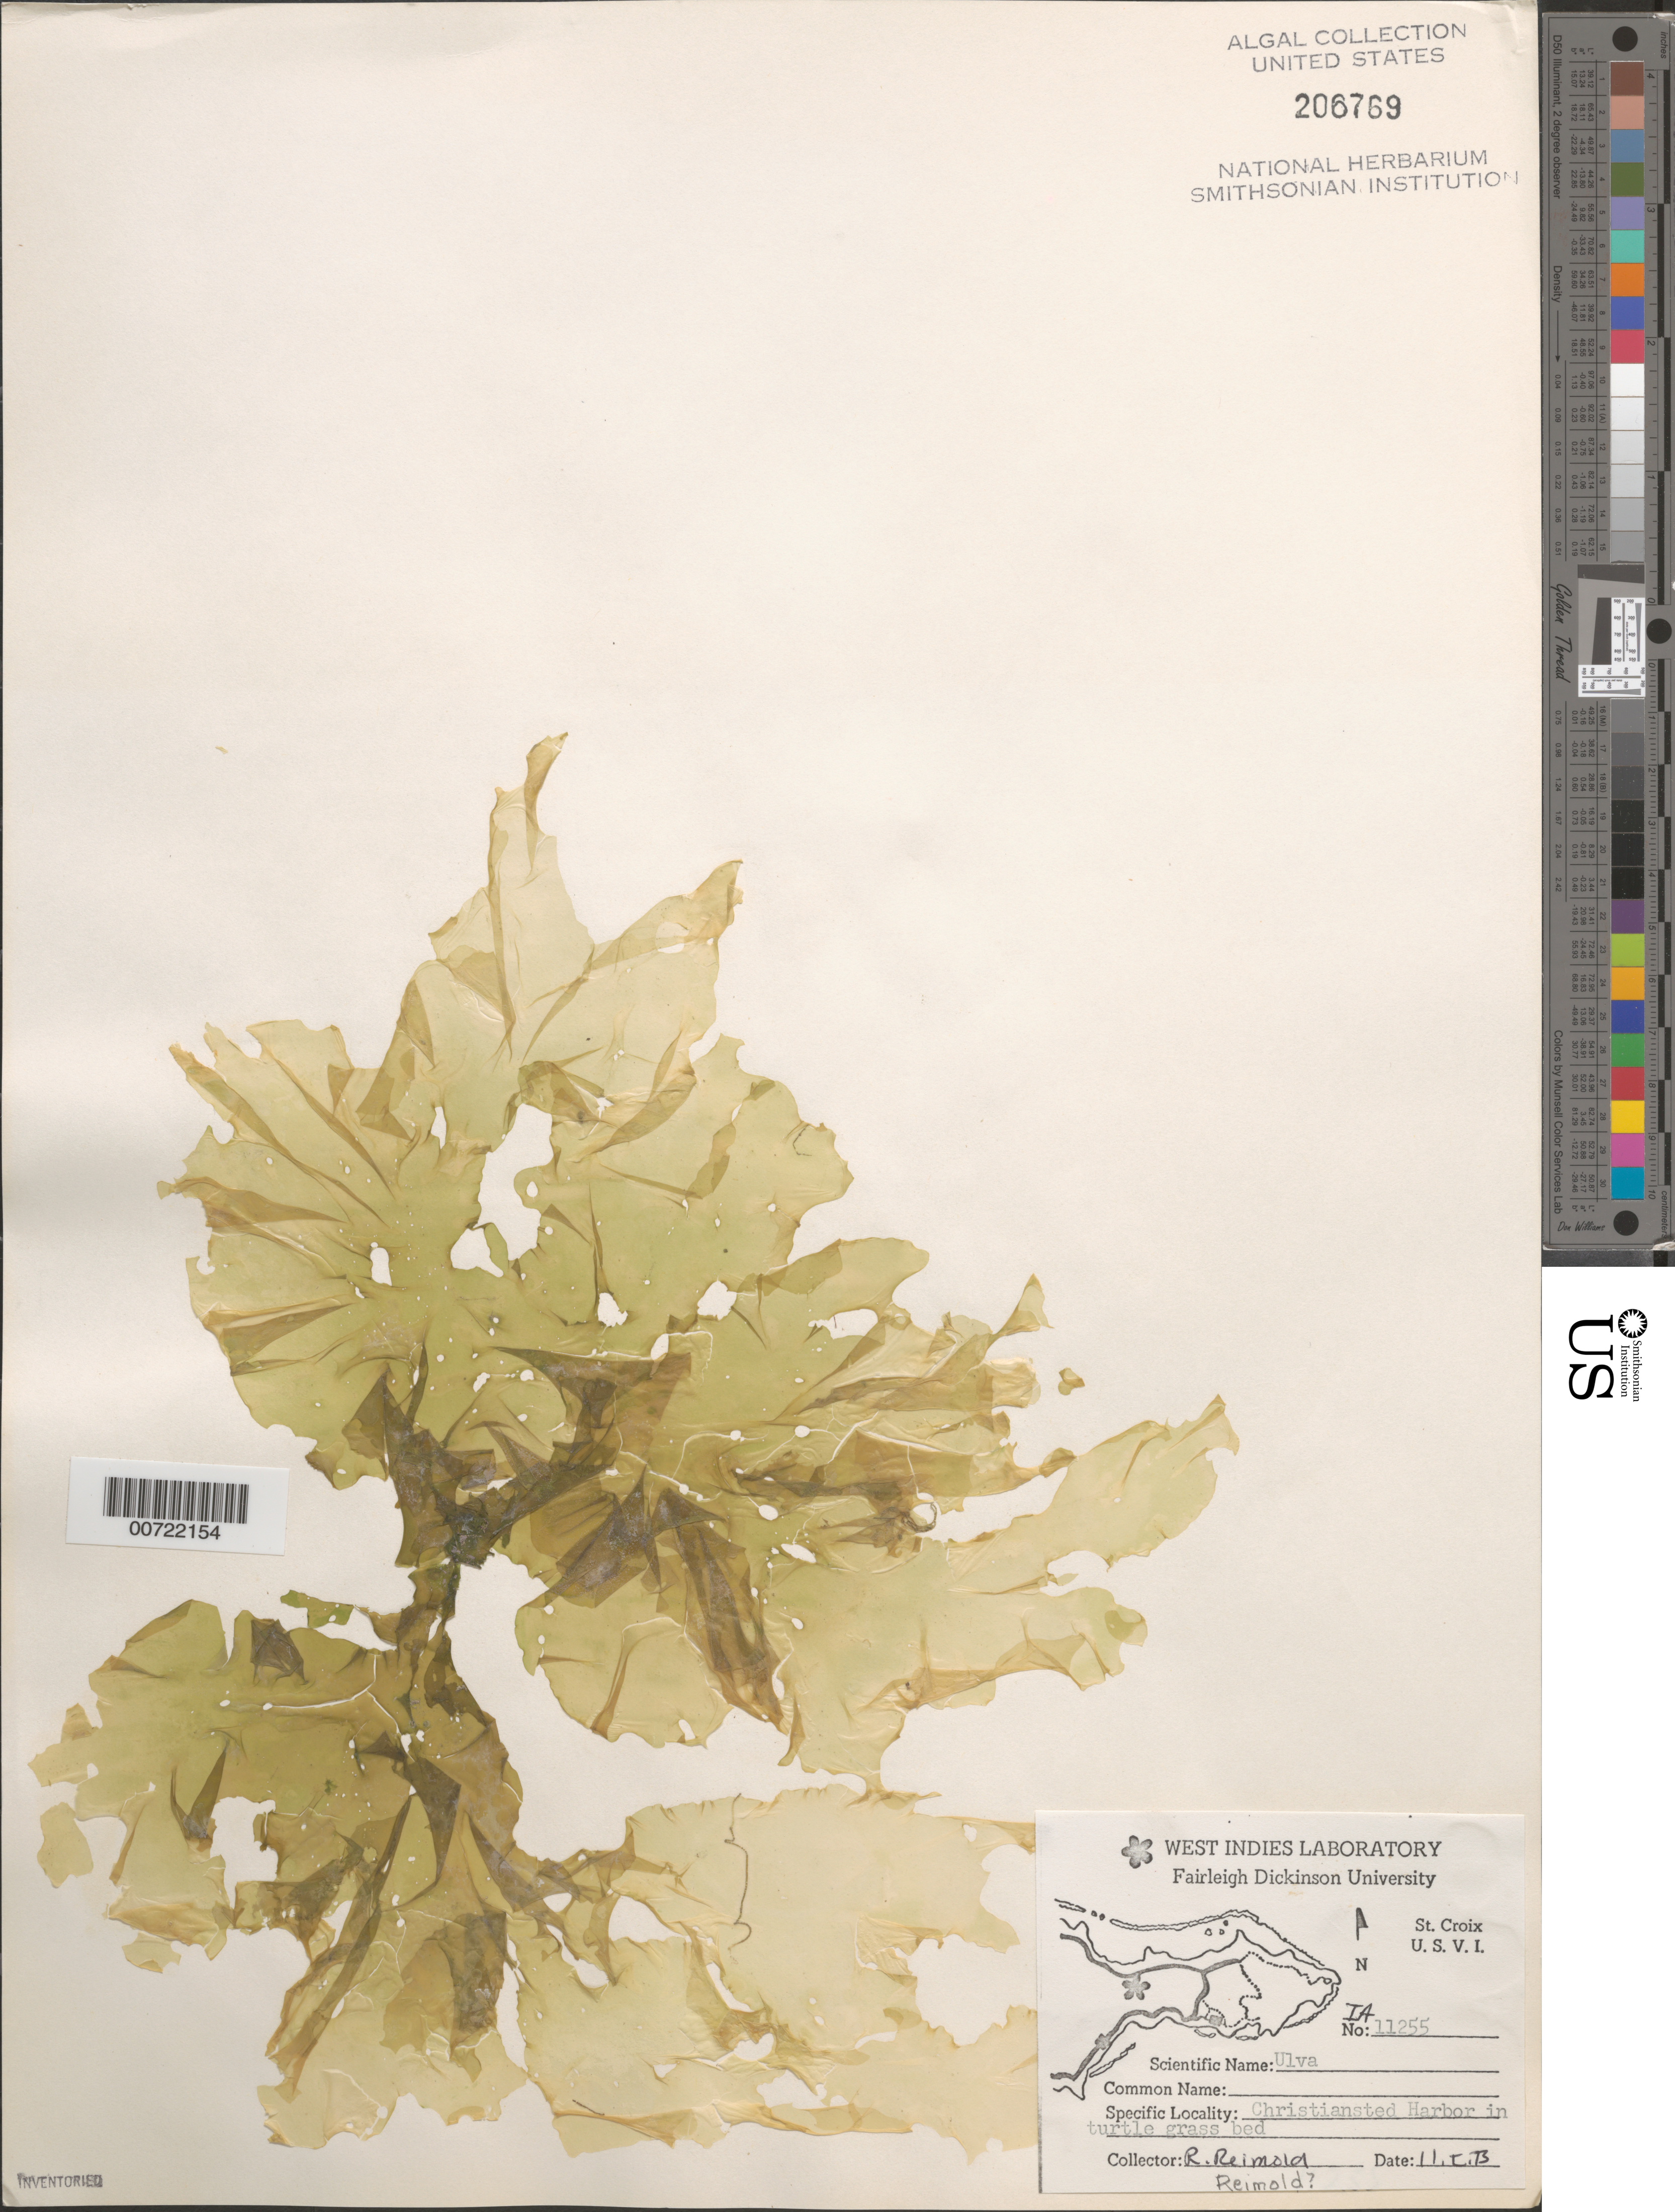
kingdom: Plantae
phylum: Chlorophyta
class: Ulvophyceae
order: Ulvales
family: Ulvaceae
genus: Ulva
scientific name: Ulva sp.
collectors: R. Reimold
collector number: IAA 11255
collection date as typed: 11 Jan 1973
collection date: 1973-01-11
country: U.S. Virgin Islands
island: St. Croix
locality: Christiansted Harbor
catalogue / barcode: US 206769